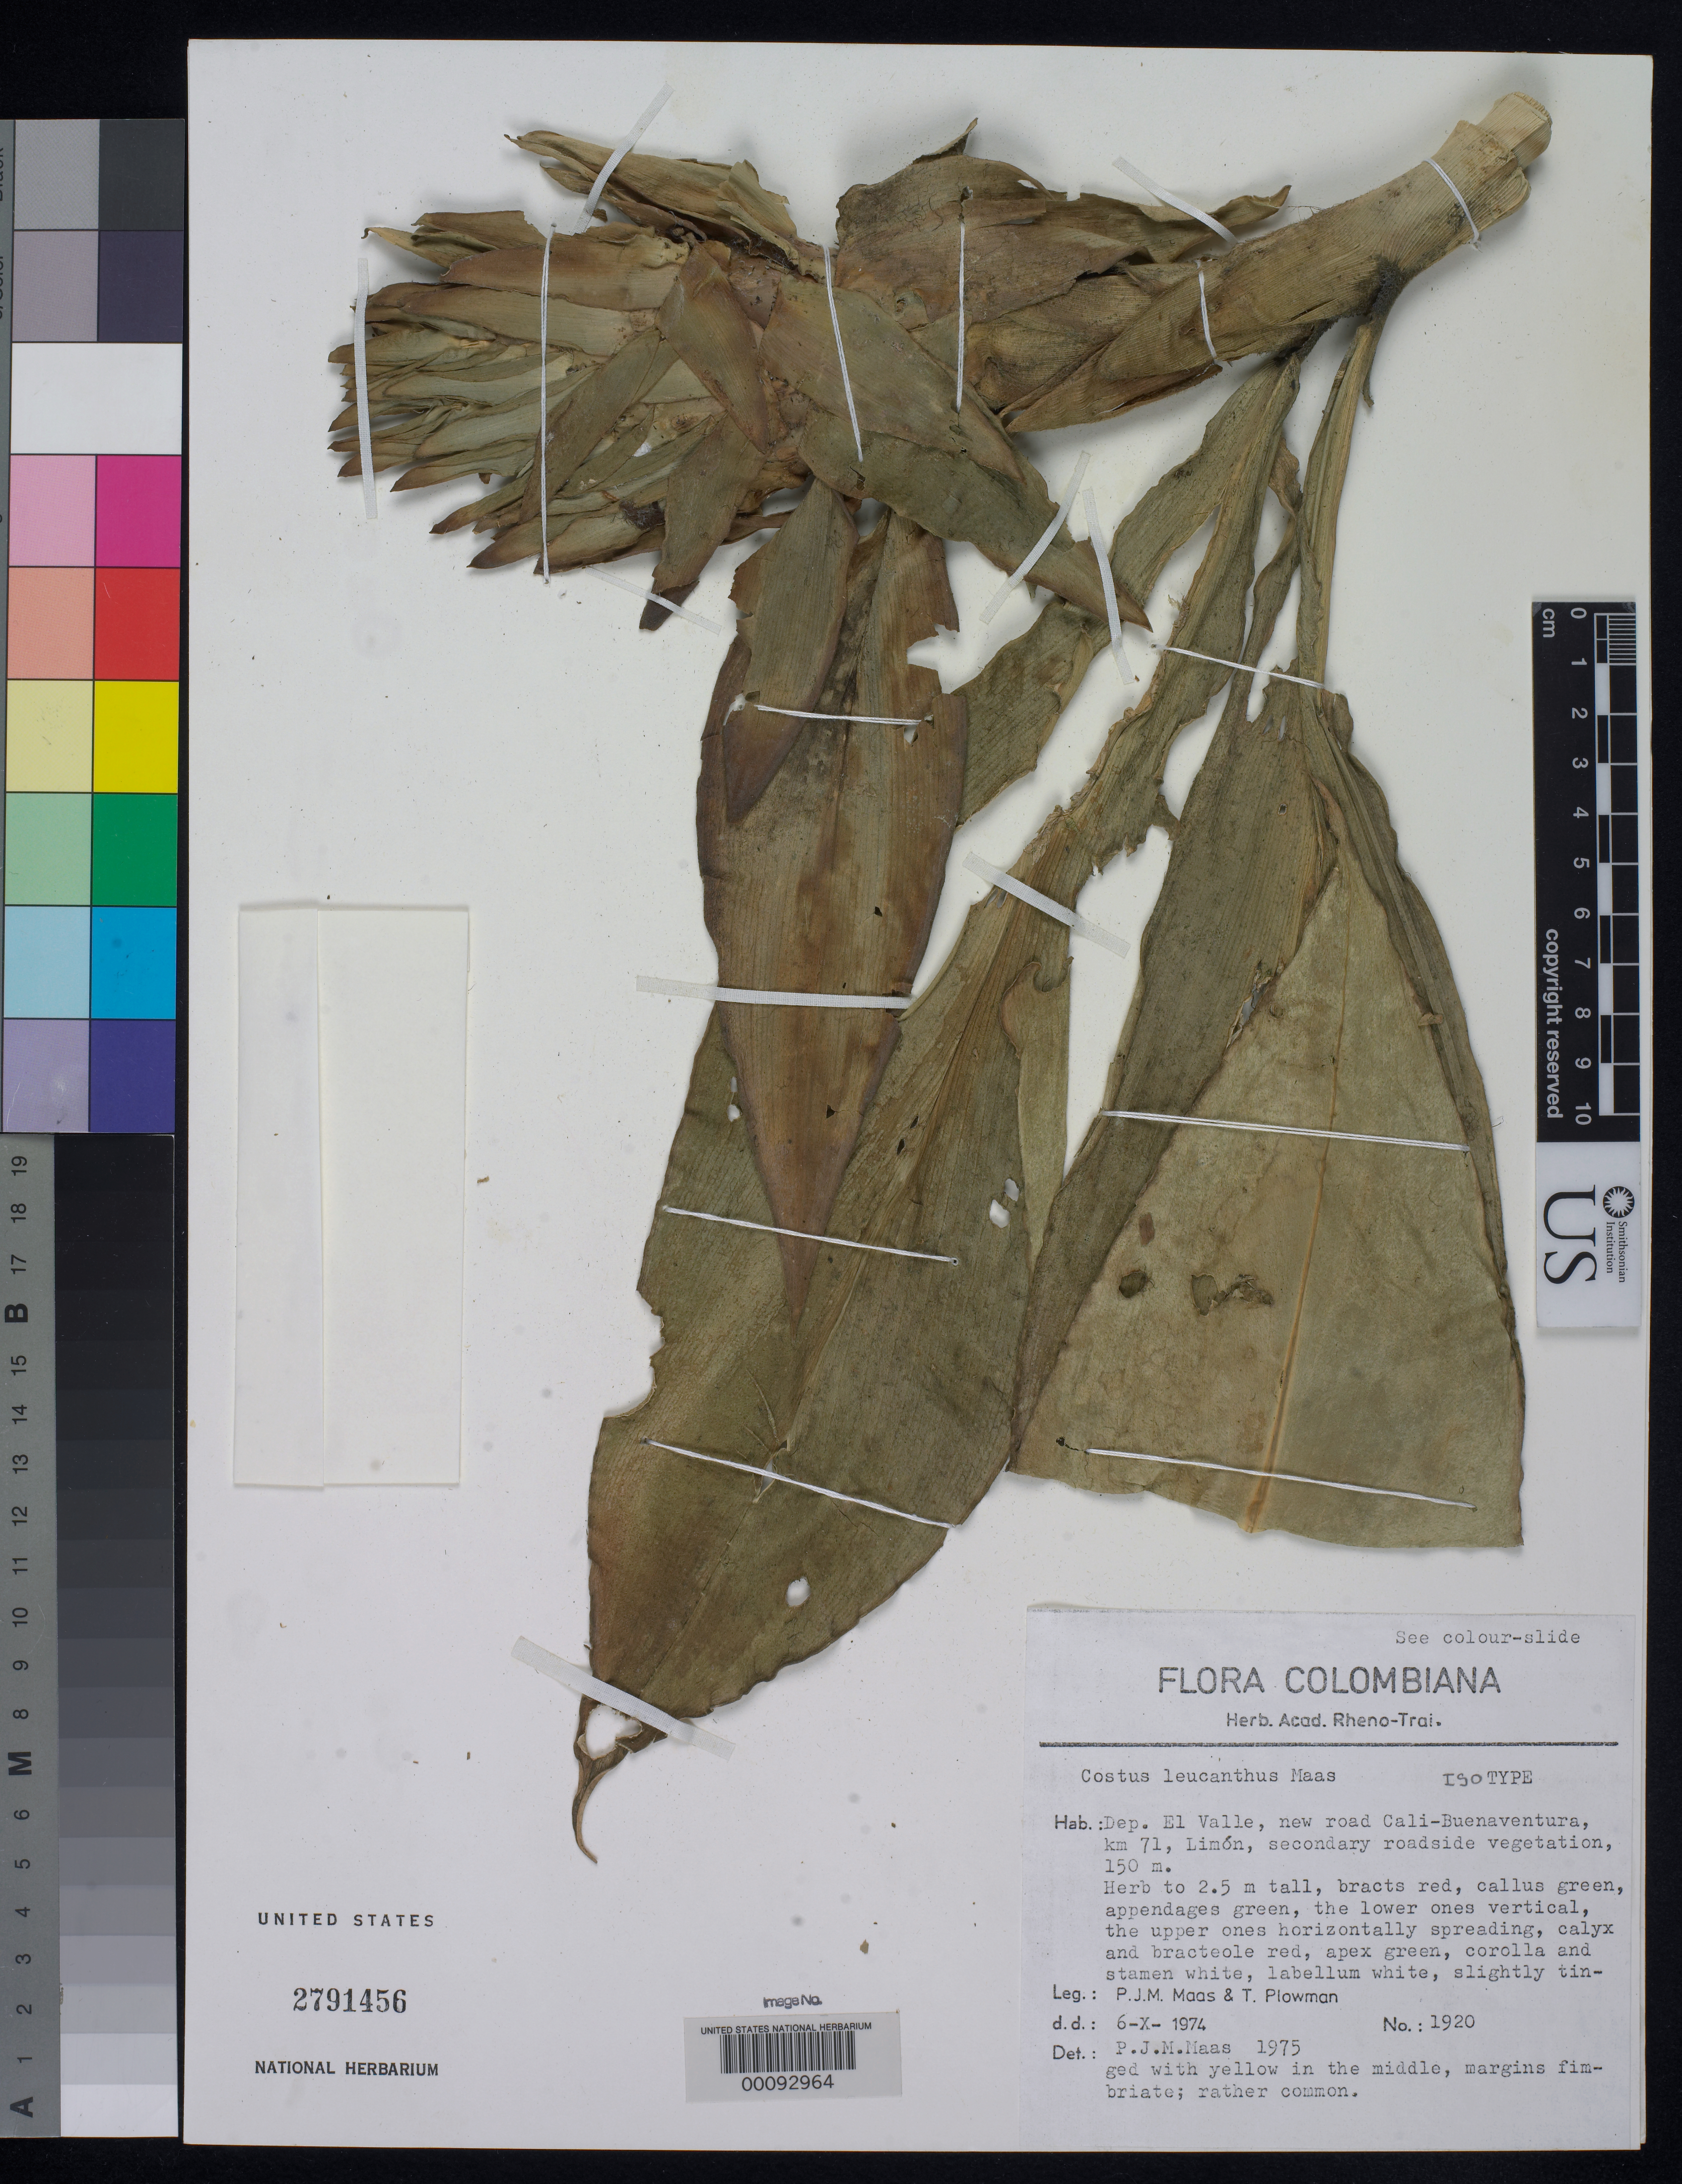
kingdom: Plantae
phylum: Tracheophyta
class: Liliopsida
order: Zingiberales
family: Costaceae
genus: Costus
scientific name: Costus leucanthus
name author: Maas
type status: Isotype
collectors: P. Maas & T. Plowman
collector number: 1920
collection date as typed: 06 Oct 1974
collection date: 1974-10-06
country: Colombia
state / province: Valle del Cauca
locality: Cali-Buena Ventura road.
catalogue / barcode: US 2791456